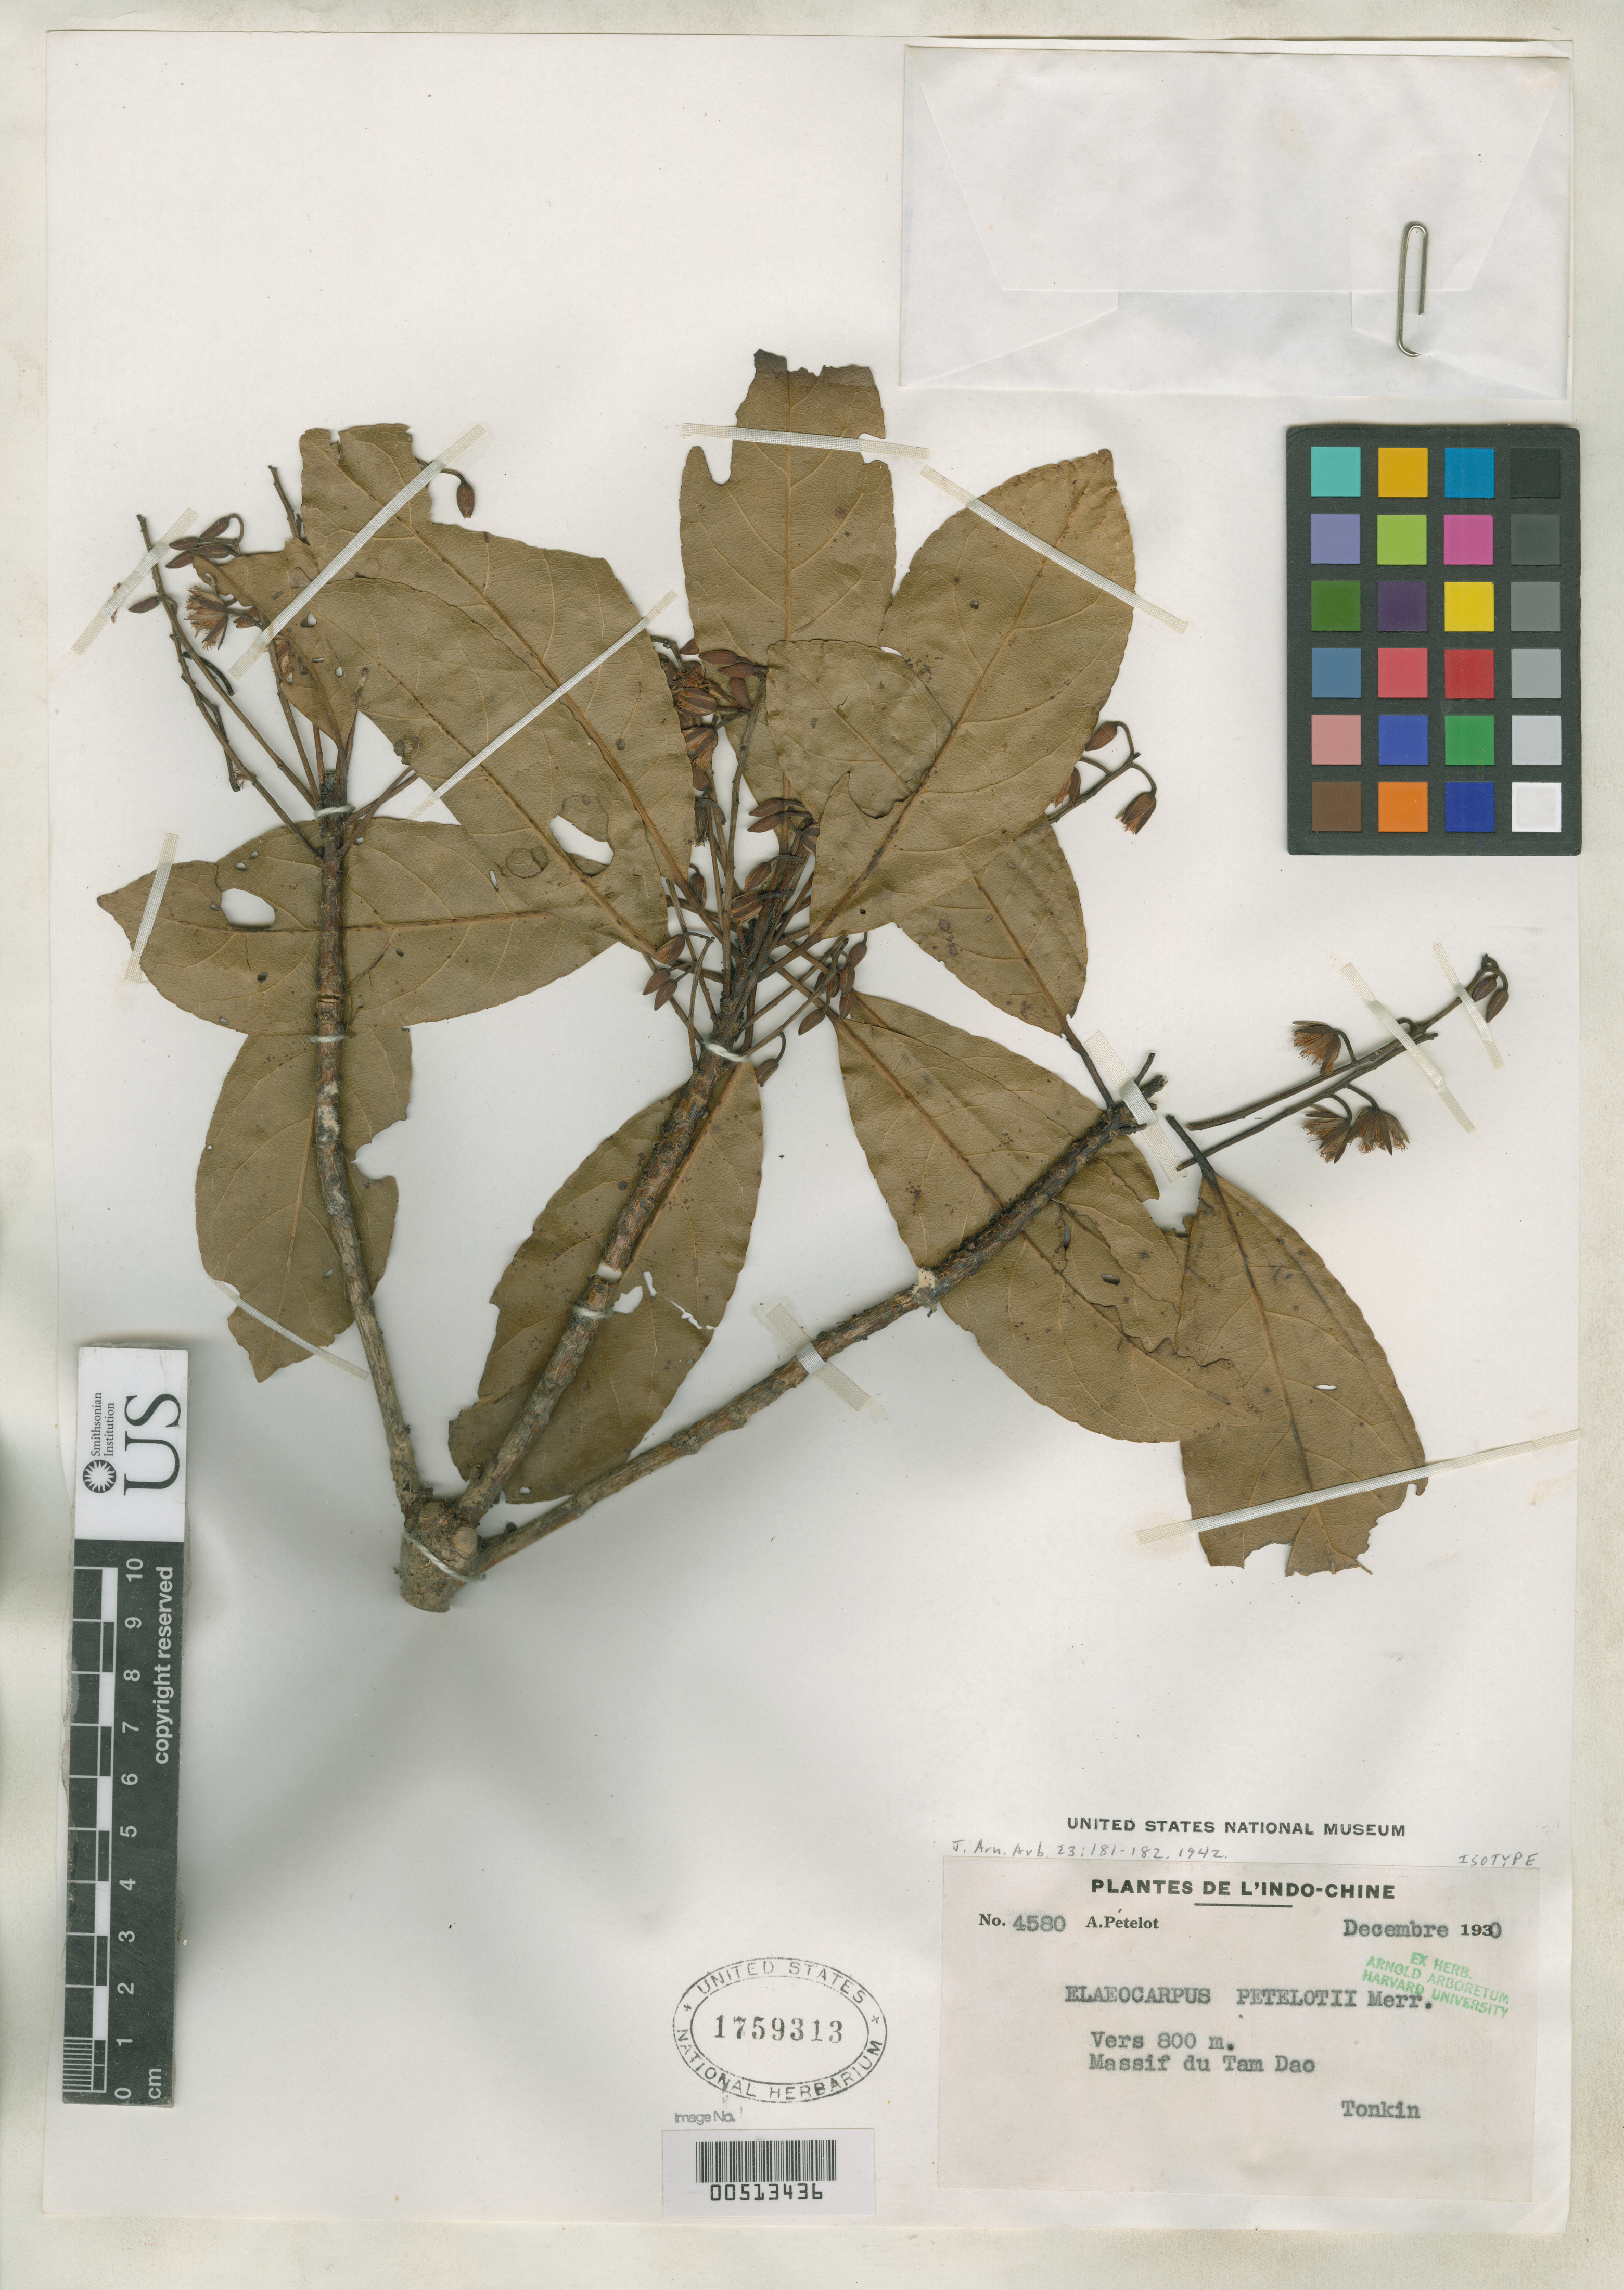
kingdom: Plantae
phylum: Tracheophyta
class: Magnoliopsida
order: Oxalidales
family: Elaeocarpaceae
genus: Elaeocarpus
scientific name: Elaeocarpus petelotii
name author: Merr.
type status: Isotype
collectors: P. A. Pételot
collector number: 4580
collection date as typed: Dec 1930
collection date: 1930-12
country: Vietnam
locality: Massif du Tam Dao.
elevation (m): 800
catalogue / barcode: US 1759313